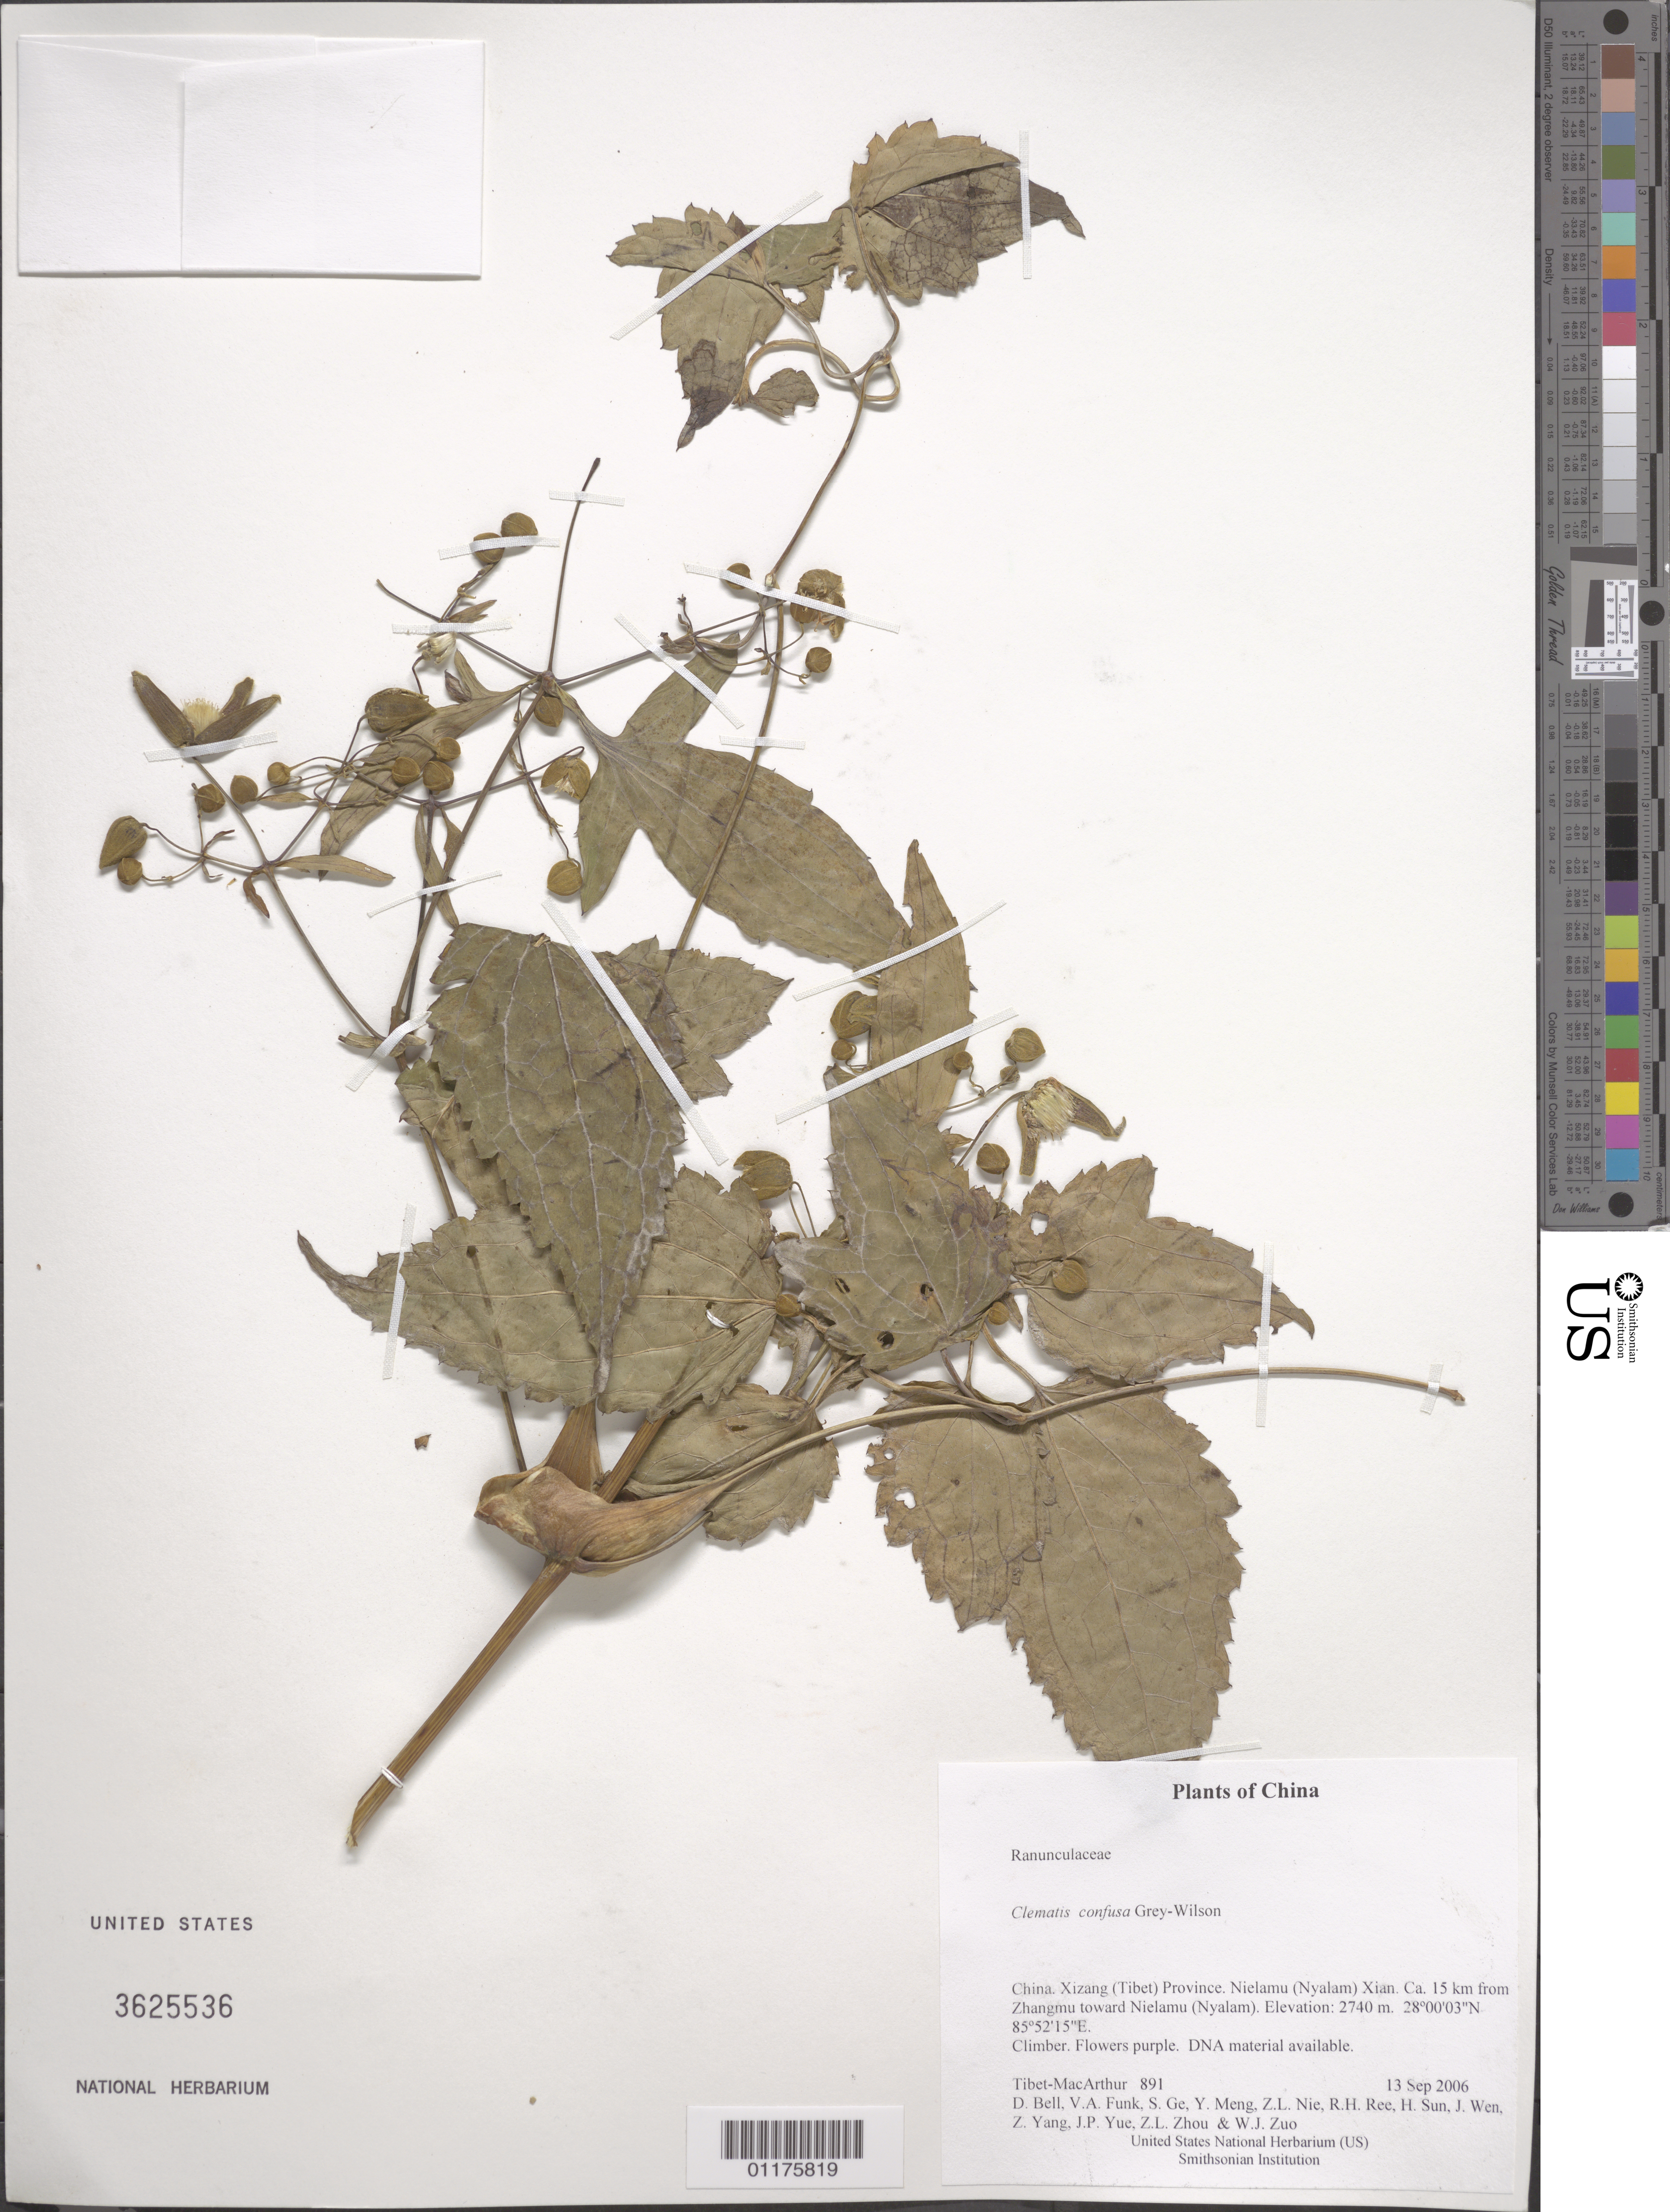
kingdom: Plantae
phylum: Tracheophyta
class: Magnoliopsida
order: Ranunculales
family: Ranunculaceae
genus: Clematis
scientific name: Clematis confusa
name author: Grey-Wilson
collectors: Tibet-MacArthur, D. A. Bell, V. Funk, S. Ge, Y. Meng, Z. Nie, R. Ree, H. Sun, J. Wen, Z. Yang, J. Yue, Z. Zhou & W. Zuo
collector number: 891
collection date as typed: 13 Sep 2006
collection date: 2006-09-13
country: China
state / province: Xizang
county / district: Nielamu (Nyalam) Xian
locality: Ca. 15 km from Zhangmu toward Nielamu (Nyalam).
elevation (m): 2740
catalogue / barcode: US 3625536